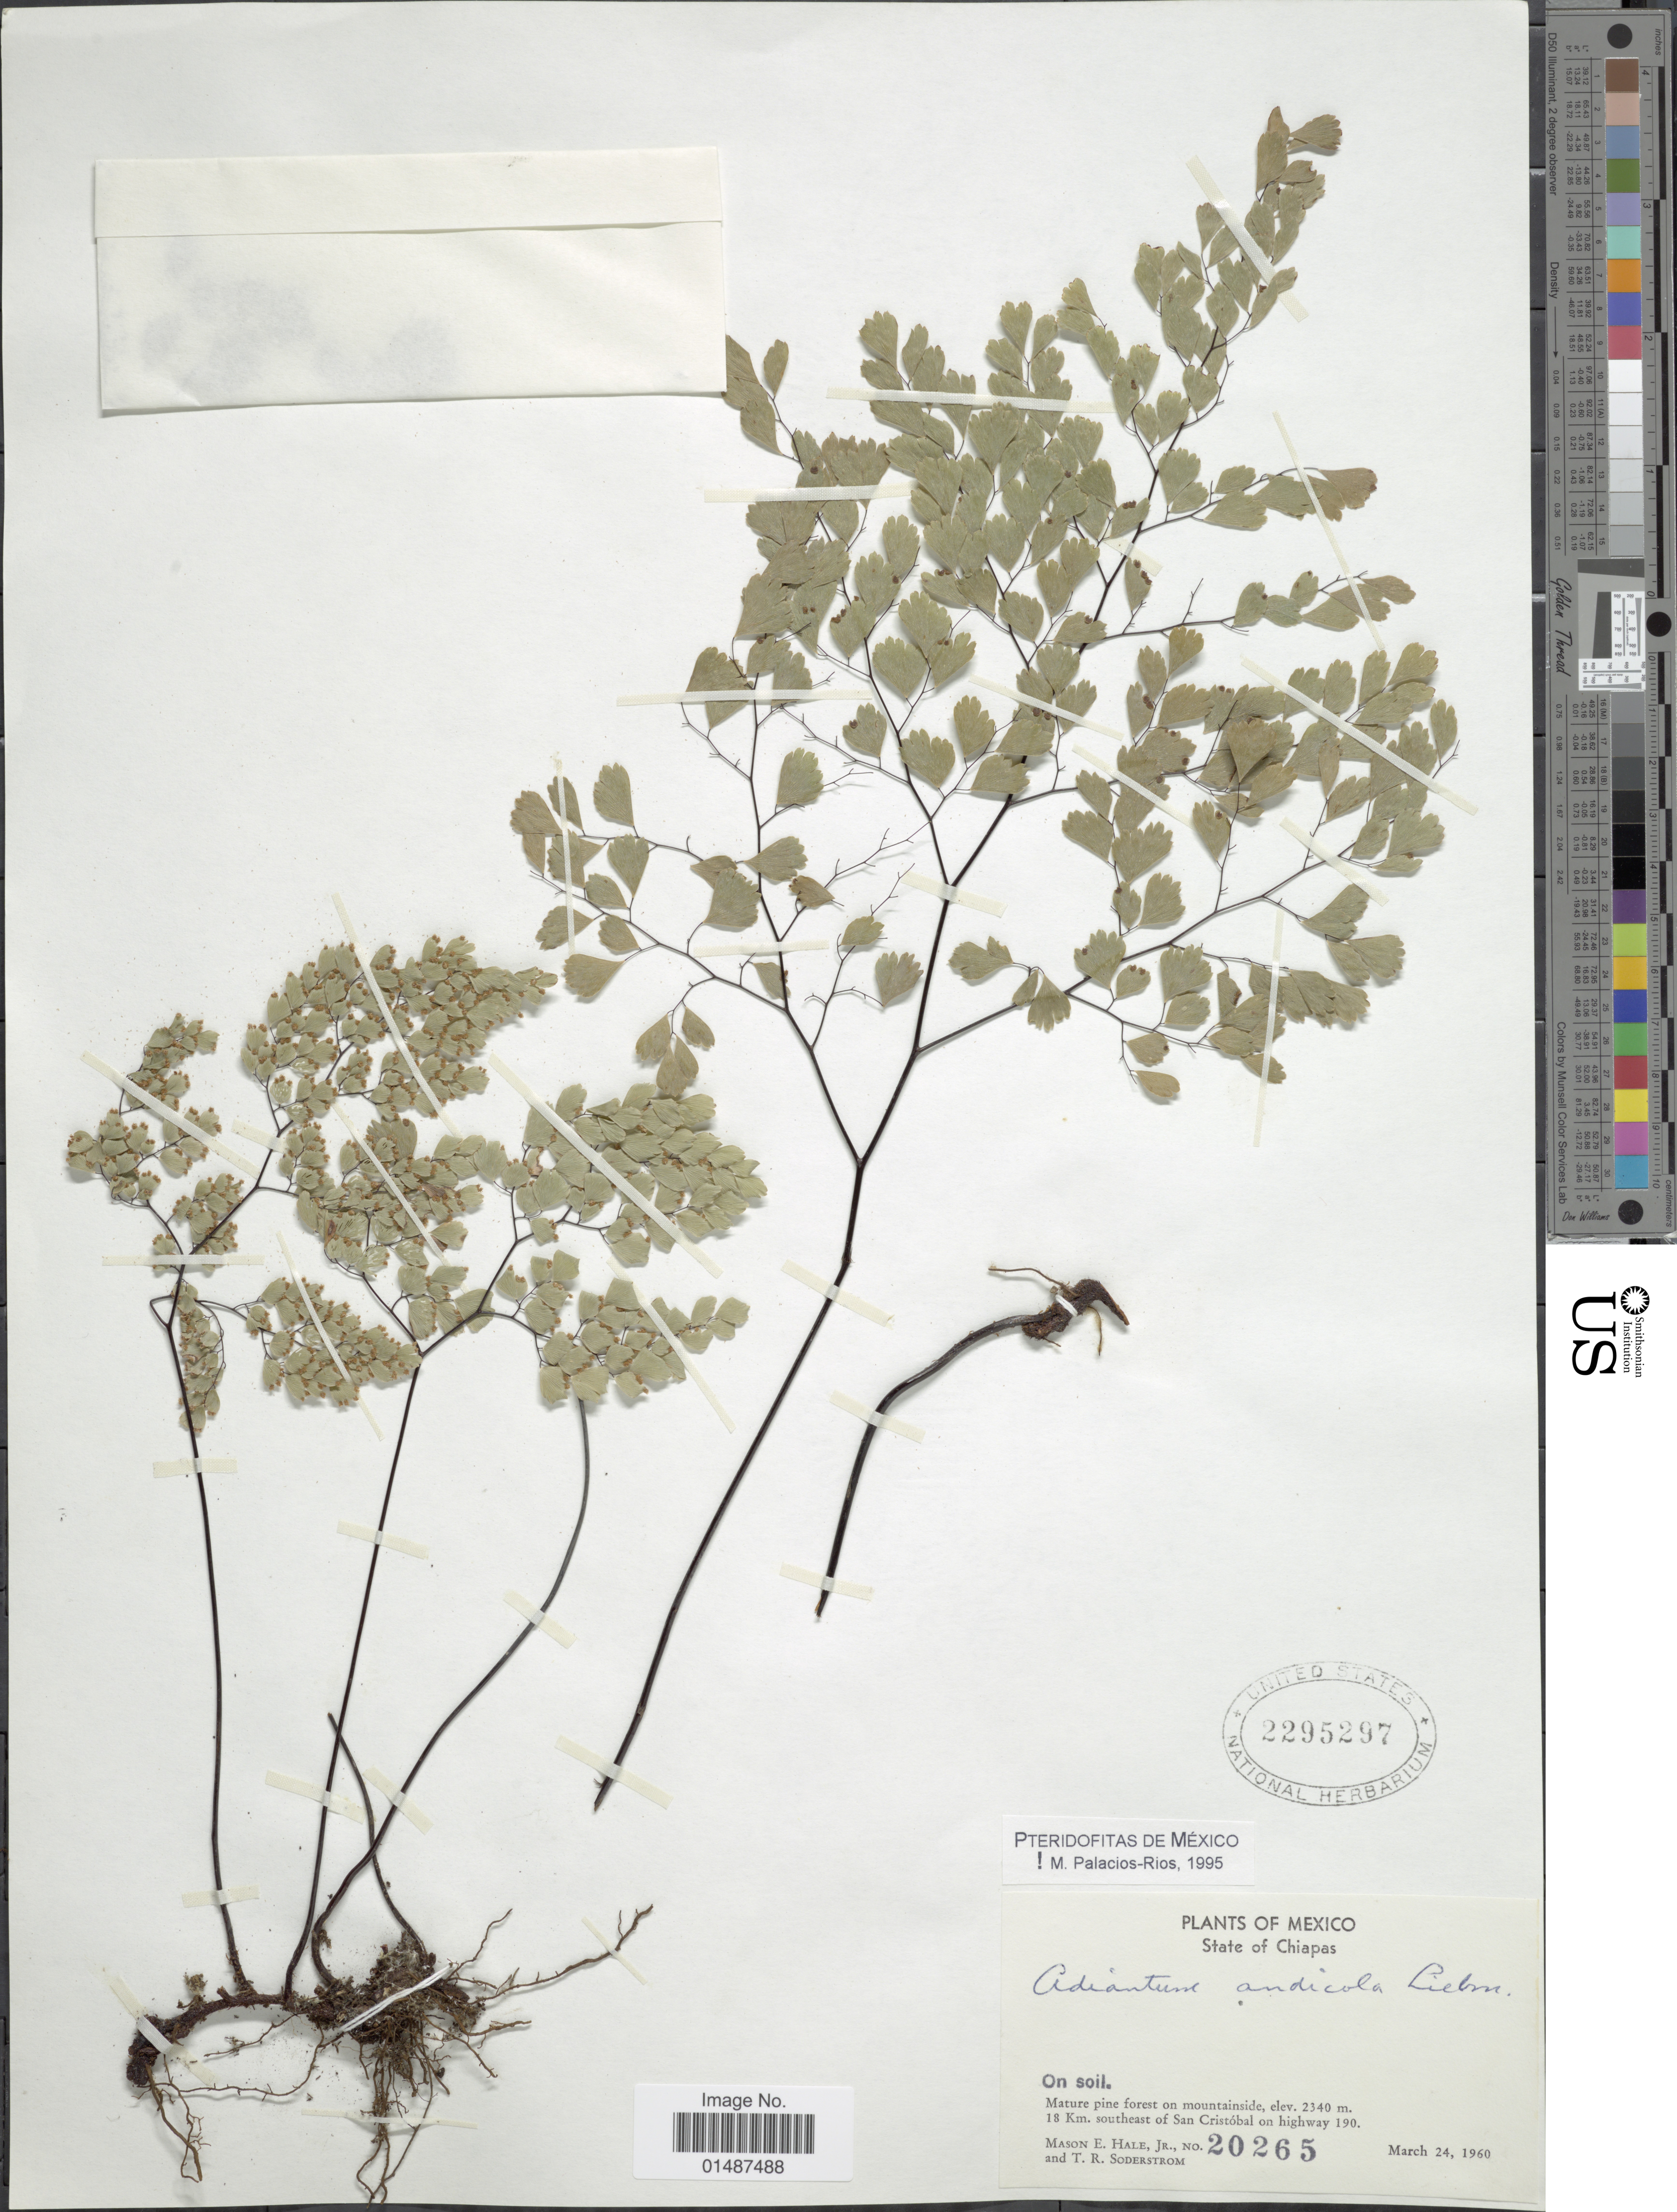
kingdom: Plantae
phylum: Tracheophyta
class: Polypodiopsida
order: Polypodiales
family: Pteridaceae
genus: Adiantum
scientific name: Adiantum andicola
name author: Liebm.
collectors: M. Hale & T. Sodertrom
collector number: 20265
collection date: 1960-03-24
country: Mexico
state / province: Chiapas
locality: Mature pine forest on mountainside, 18 km. southeast of San cristobal on highway 190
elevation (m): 2340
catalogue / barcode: US 2295297